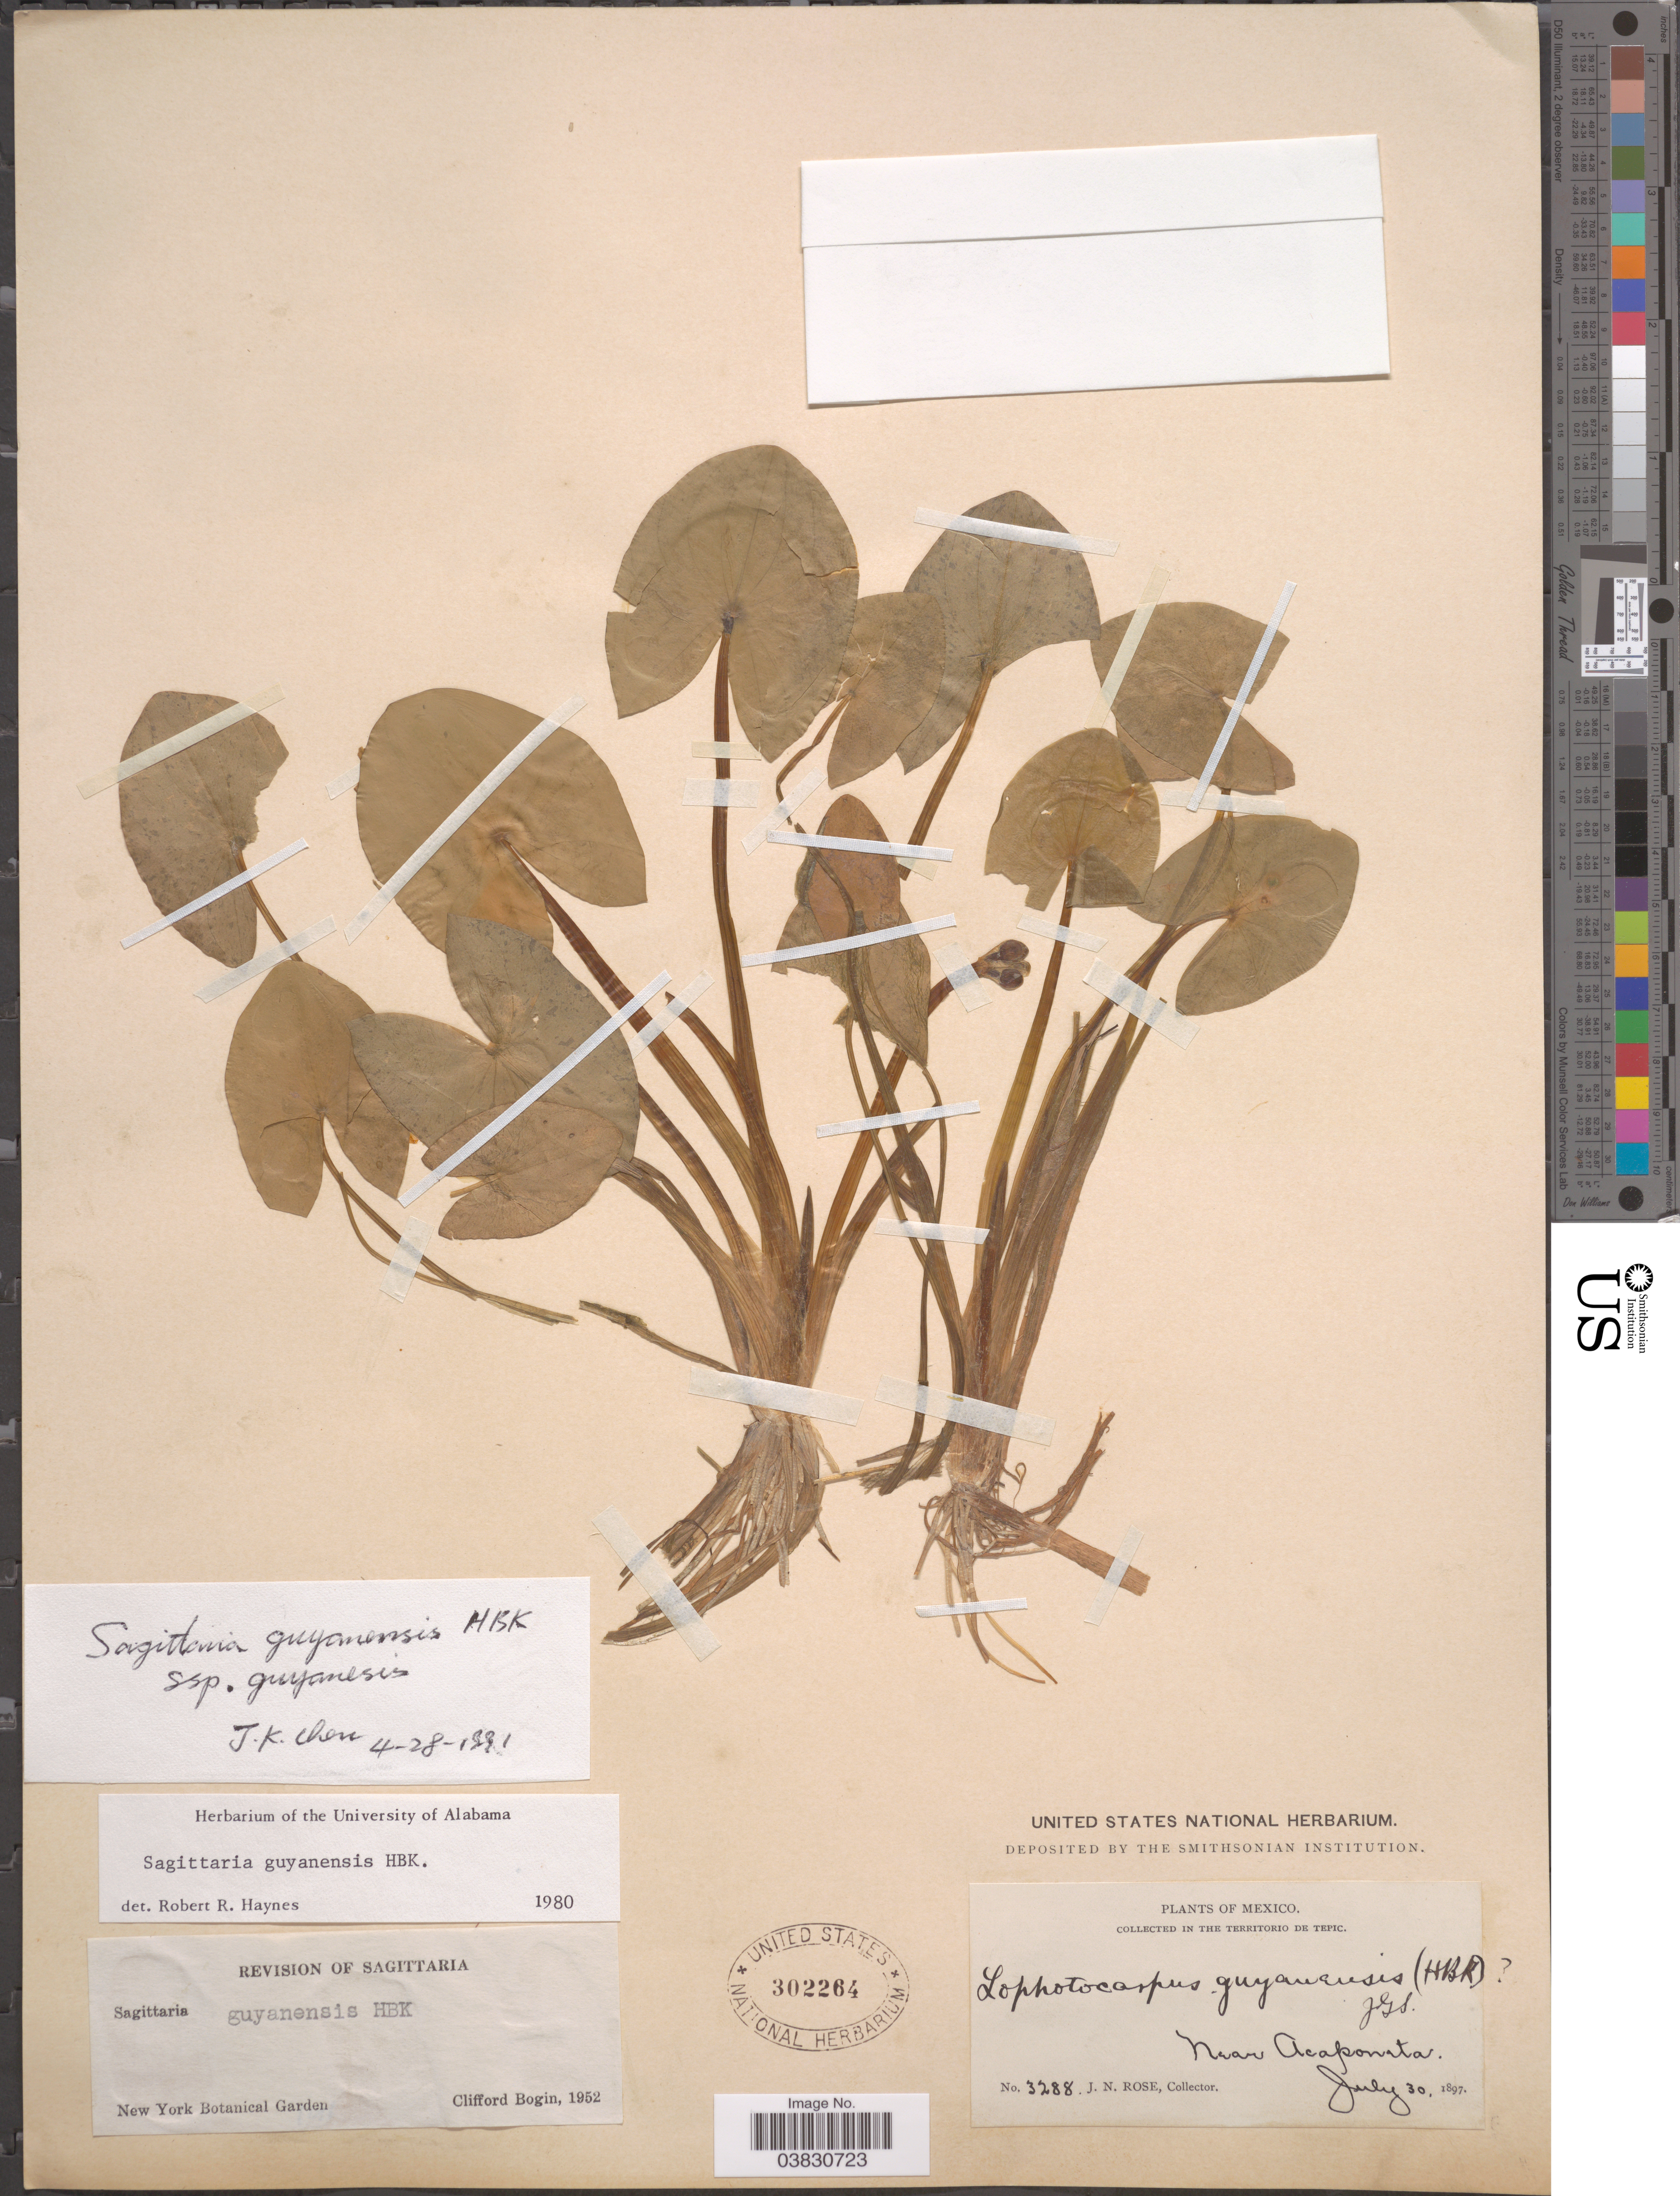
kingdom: Plantae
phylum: Tracheophyta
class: Liliopsida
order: Alismatales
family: Alismataceae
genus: Sagittaria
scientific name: Sagittaria guayanensis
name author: Kunth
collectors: J. N. Rose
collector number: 3288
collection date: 1897-07-30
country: Mexico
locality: In the territorio de Tepic. Near Acaponeta.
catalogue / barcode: US 302264